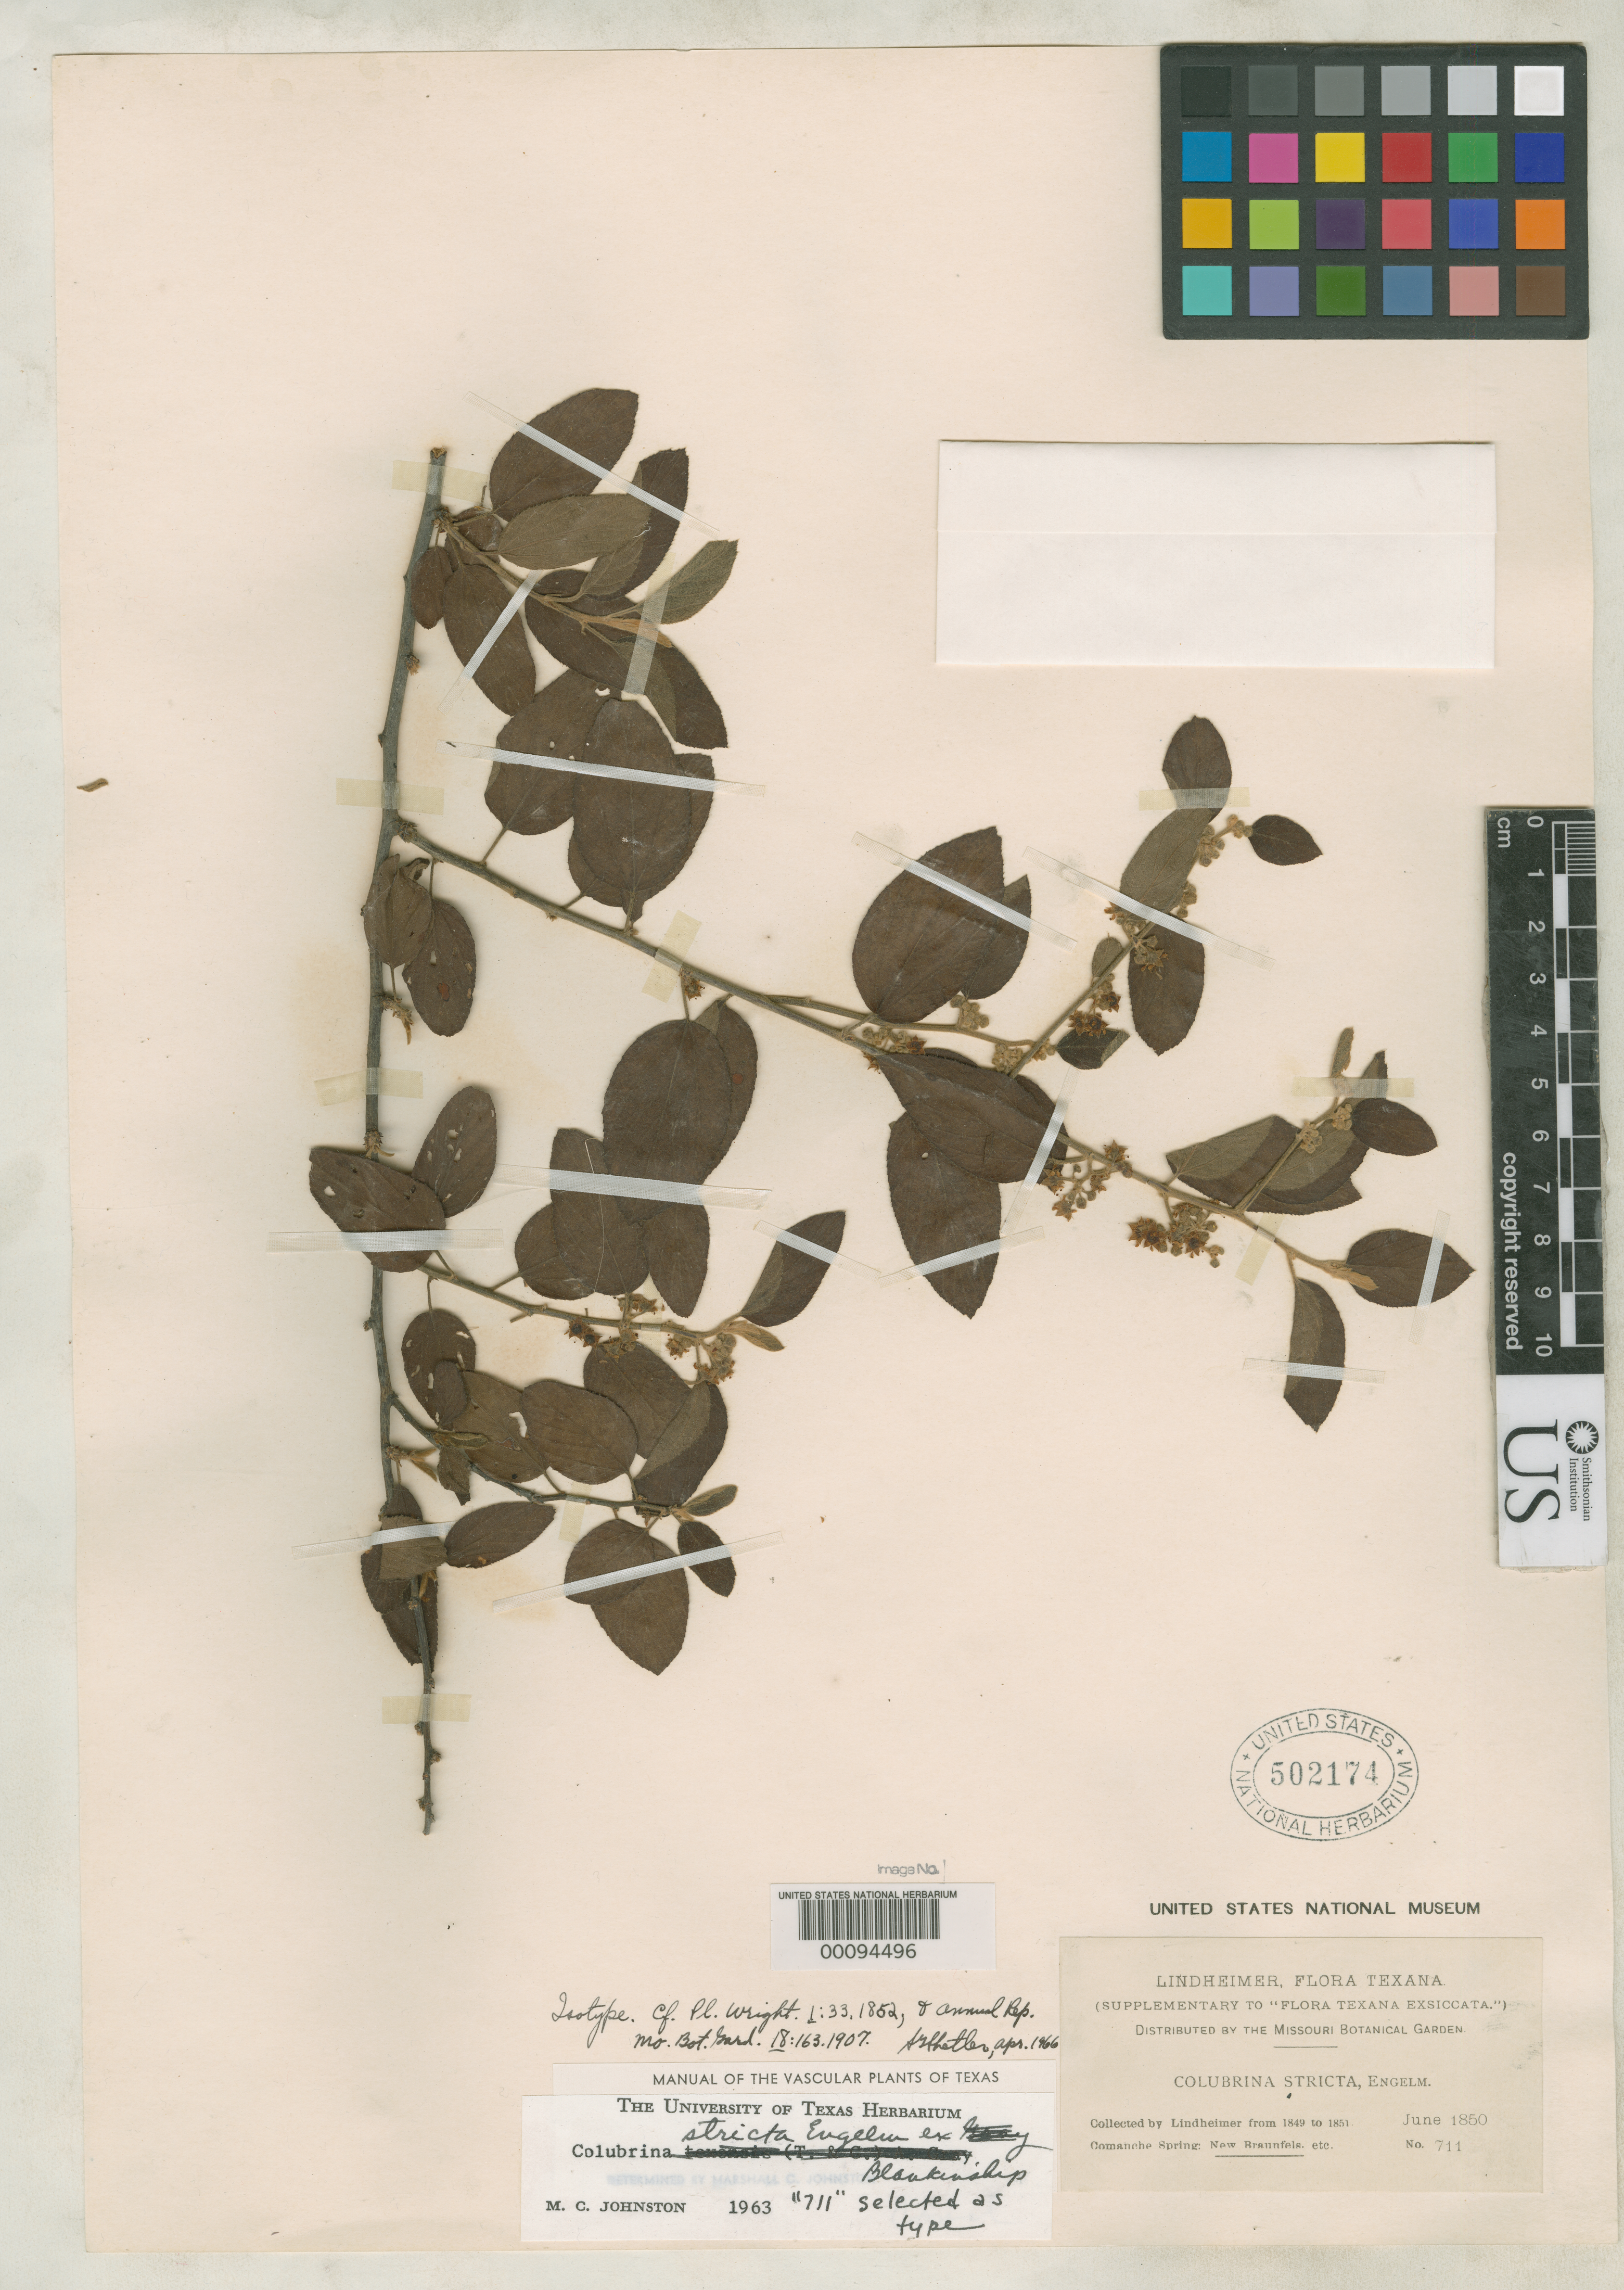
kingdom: Plantae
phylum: Tracheophyta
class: Magnoliopsida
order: Rosales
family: Rhamnaceae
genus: Colubrina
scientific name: Colubrina stricta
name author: Engelm. ex Blank.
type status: Isotype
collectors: F. J. Lindheimer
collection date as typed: Jun 1850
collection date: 1850-06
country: United States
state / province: Texas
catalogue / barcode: US 502174